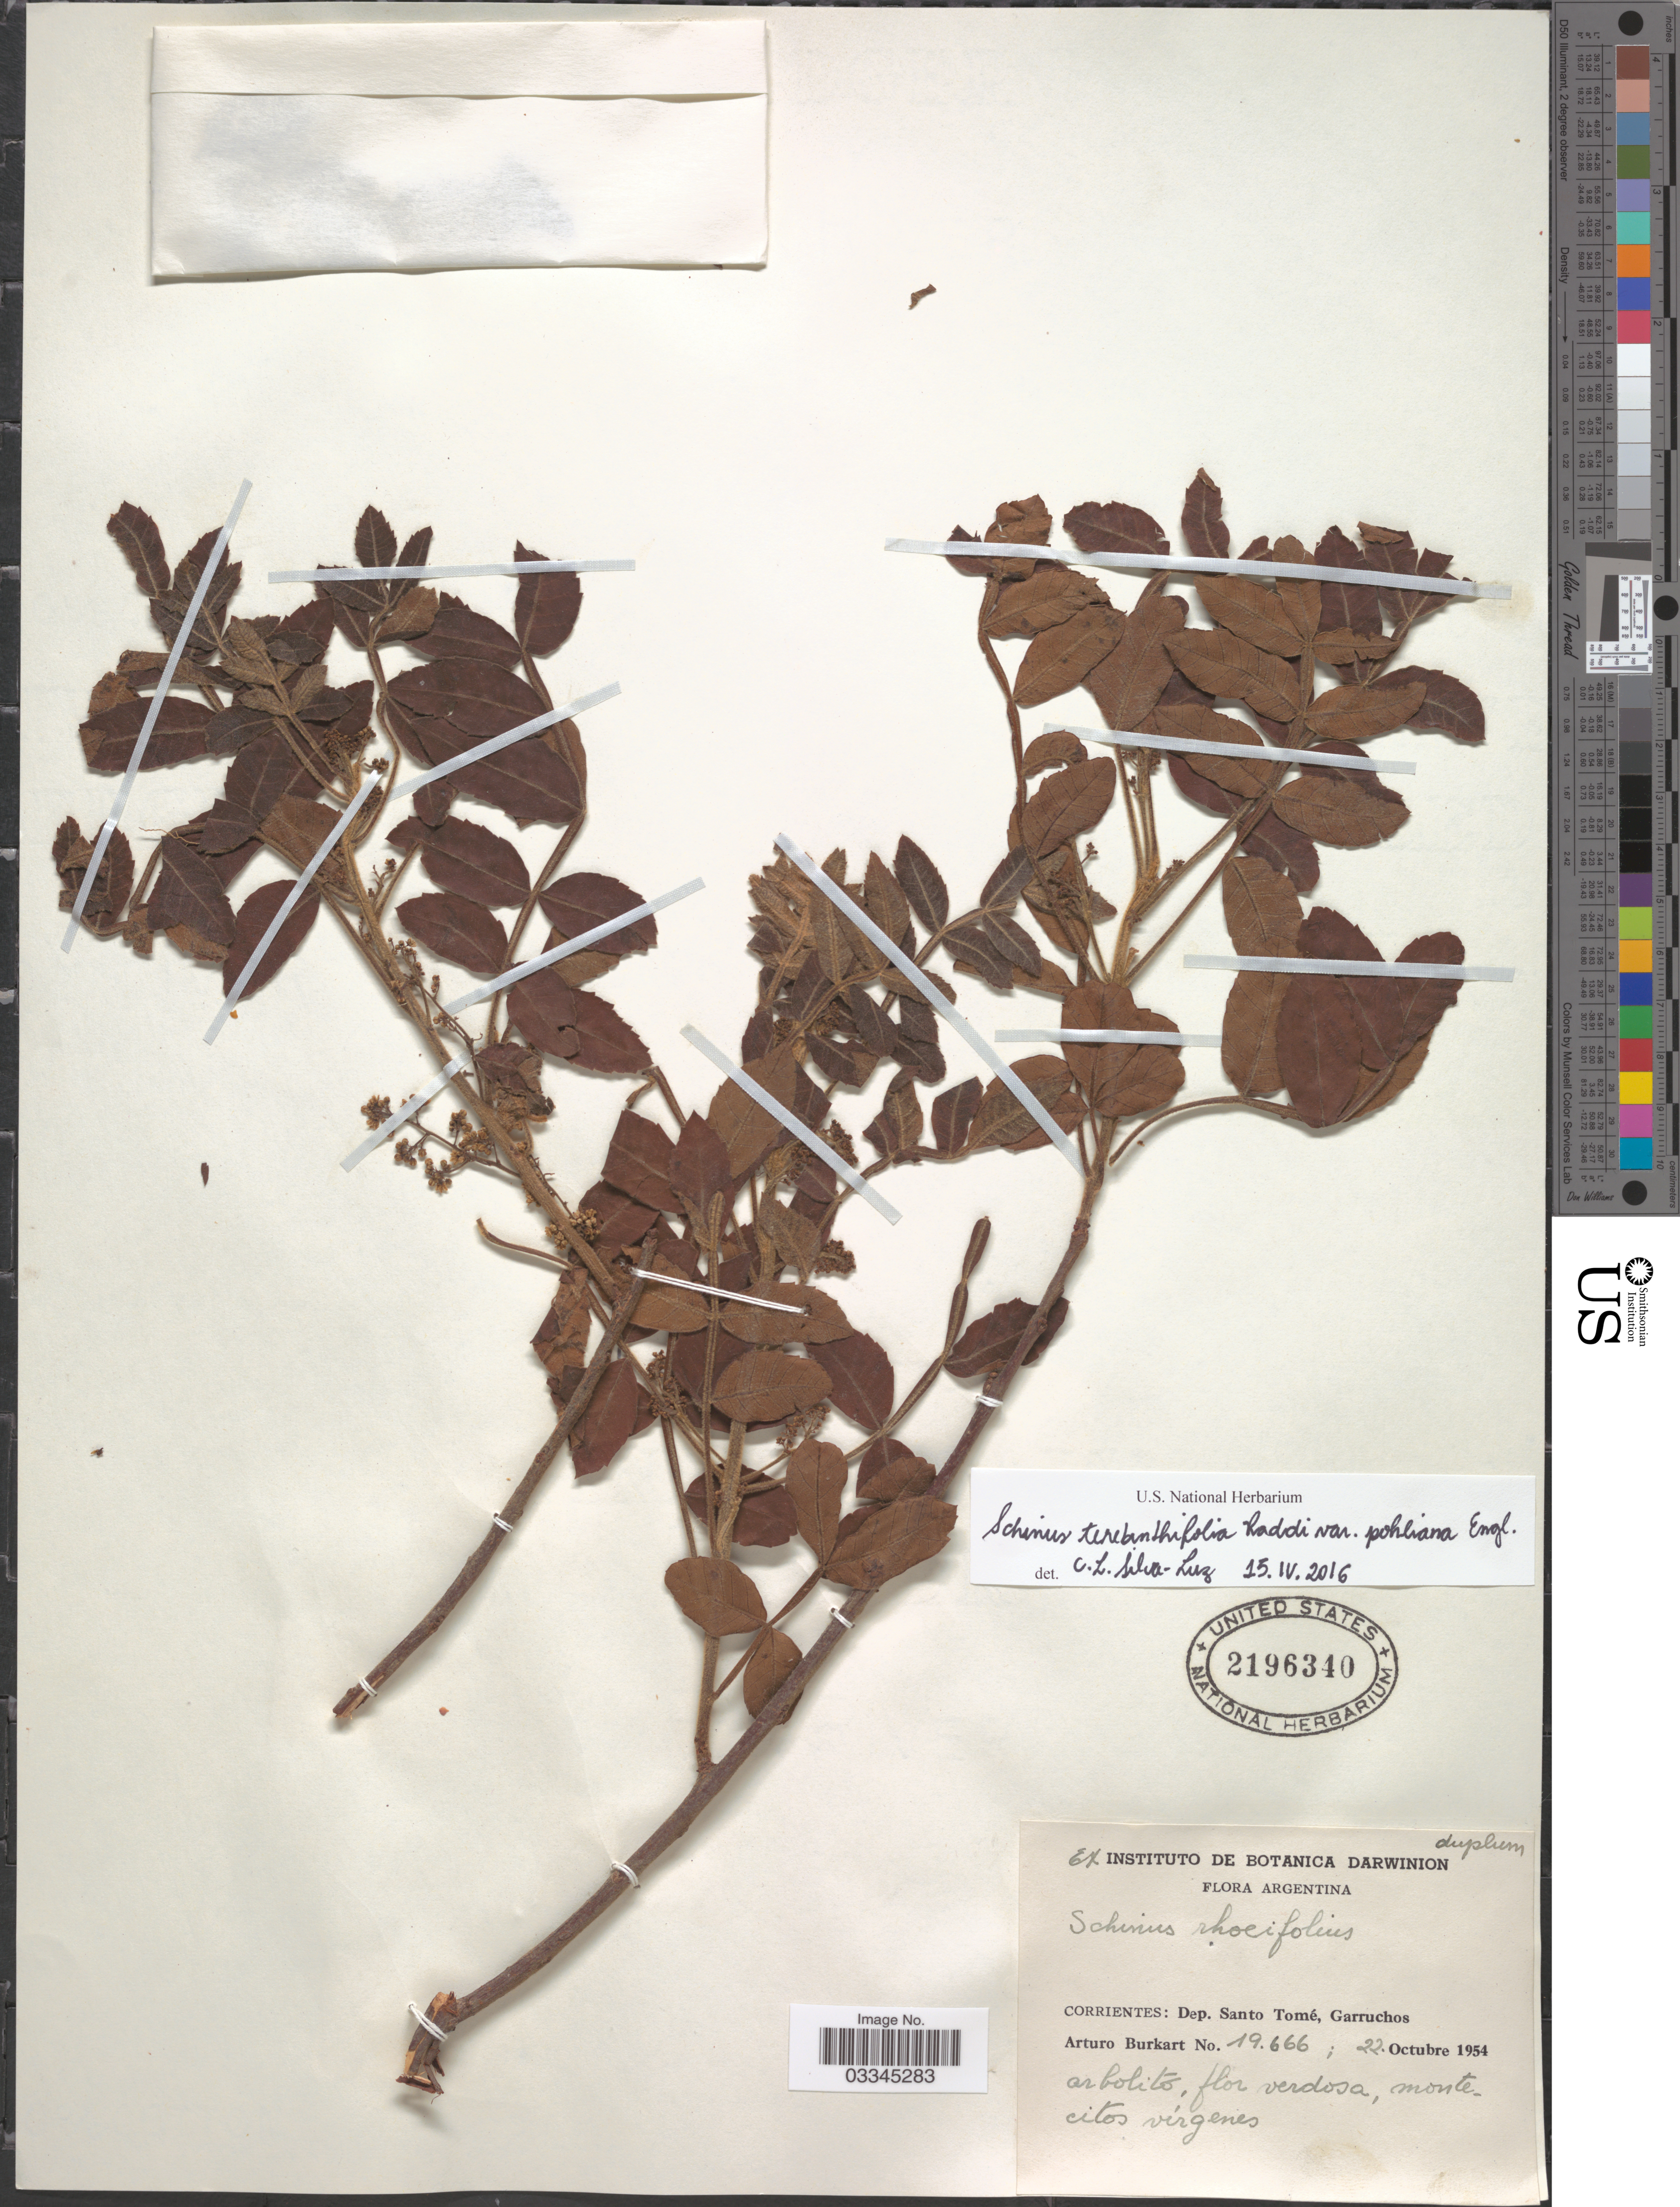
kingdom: Plantae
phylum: Tracheophyta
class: Magnoliopsida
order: Sapindales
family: Anacardiaceae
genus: Schinus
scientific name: Schinus terebinthifolia var. pohlianus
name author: Engl.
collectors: A. E. Burkart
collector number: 19666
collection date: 1954-10-22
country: Argentina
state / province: Corrientes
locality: Dep. Santo Tomé, Garruchos.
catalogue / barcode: US 2196340